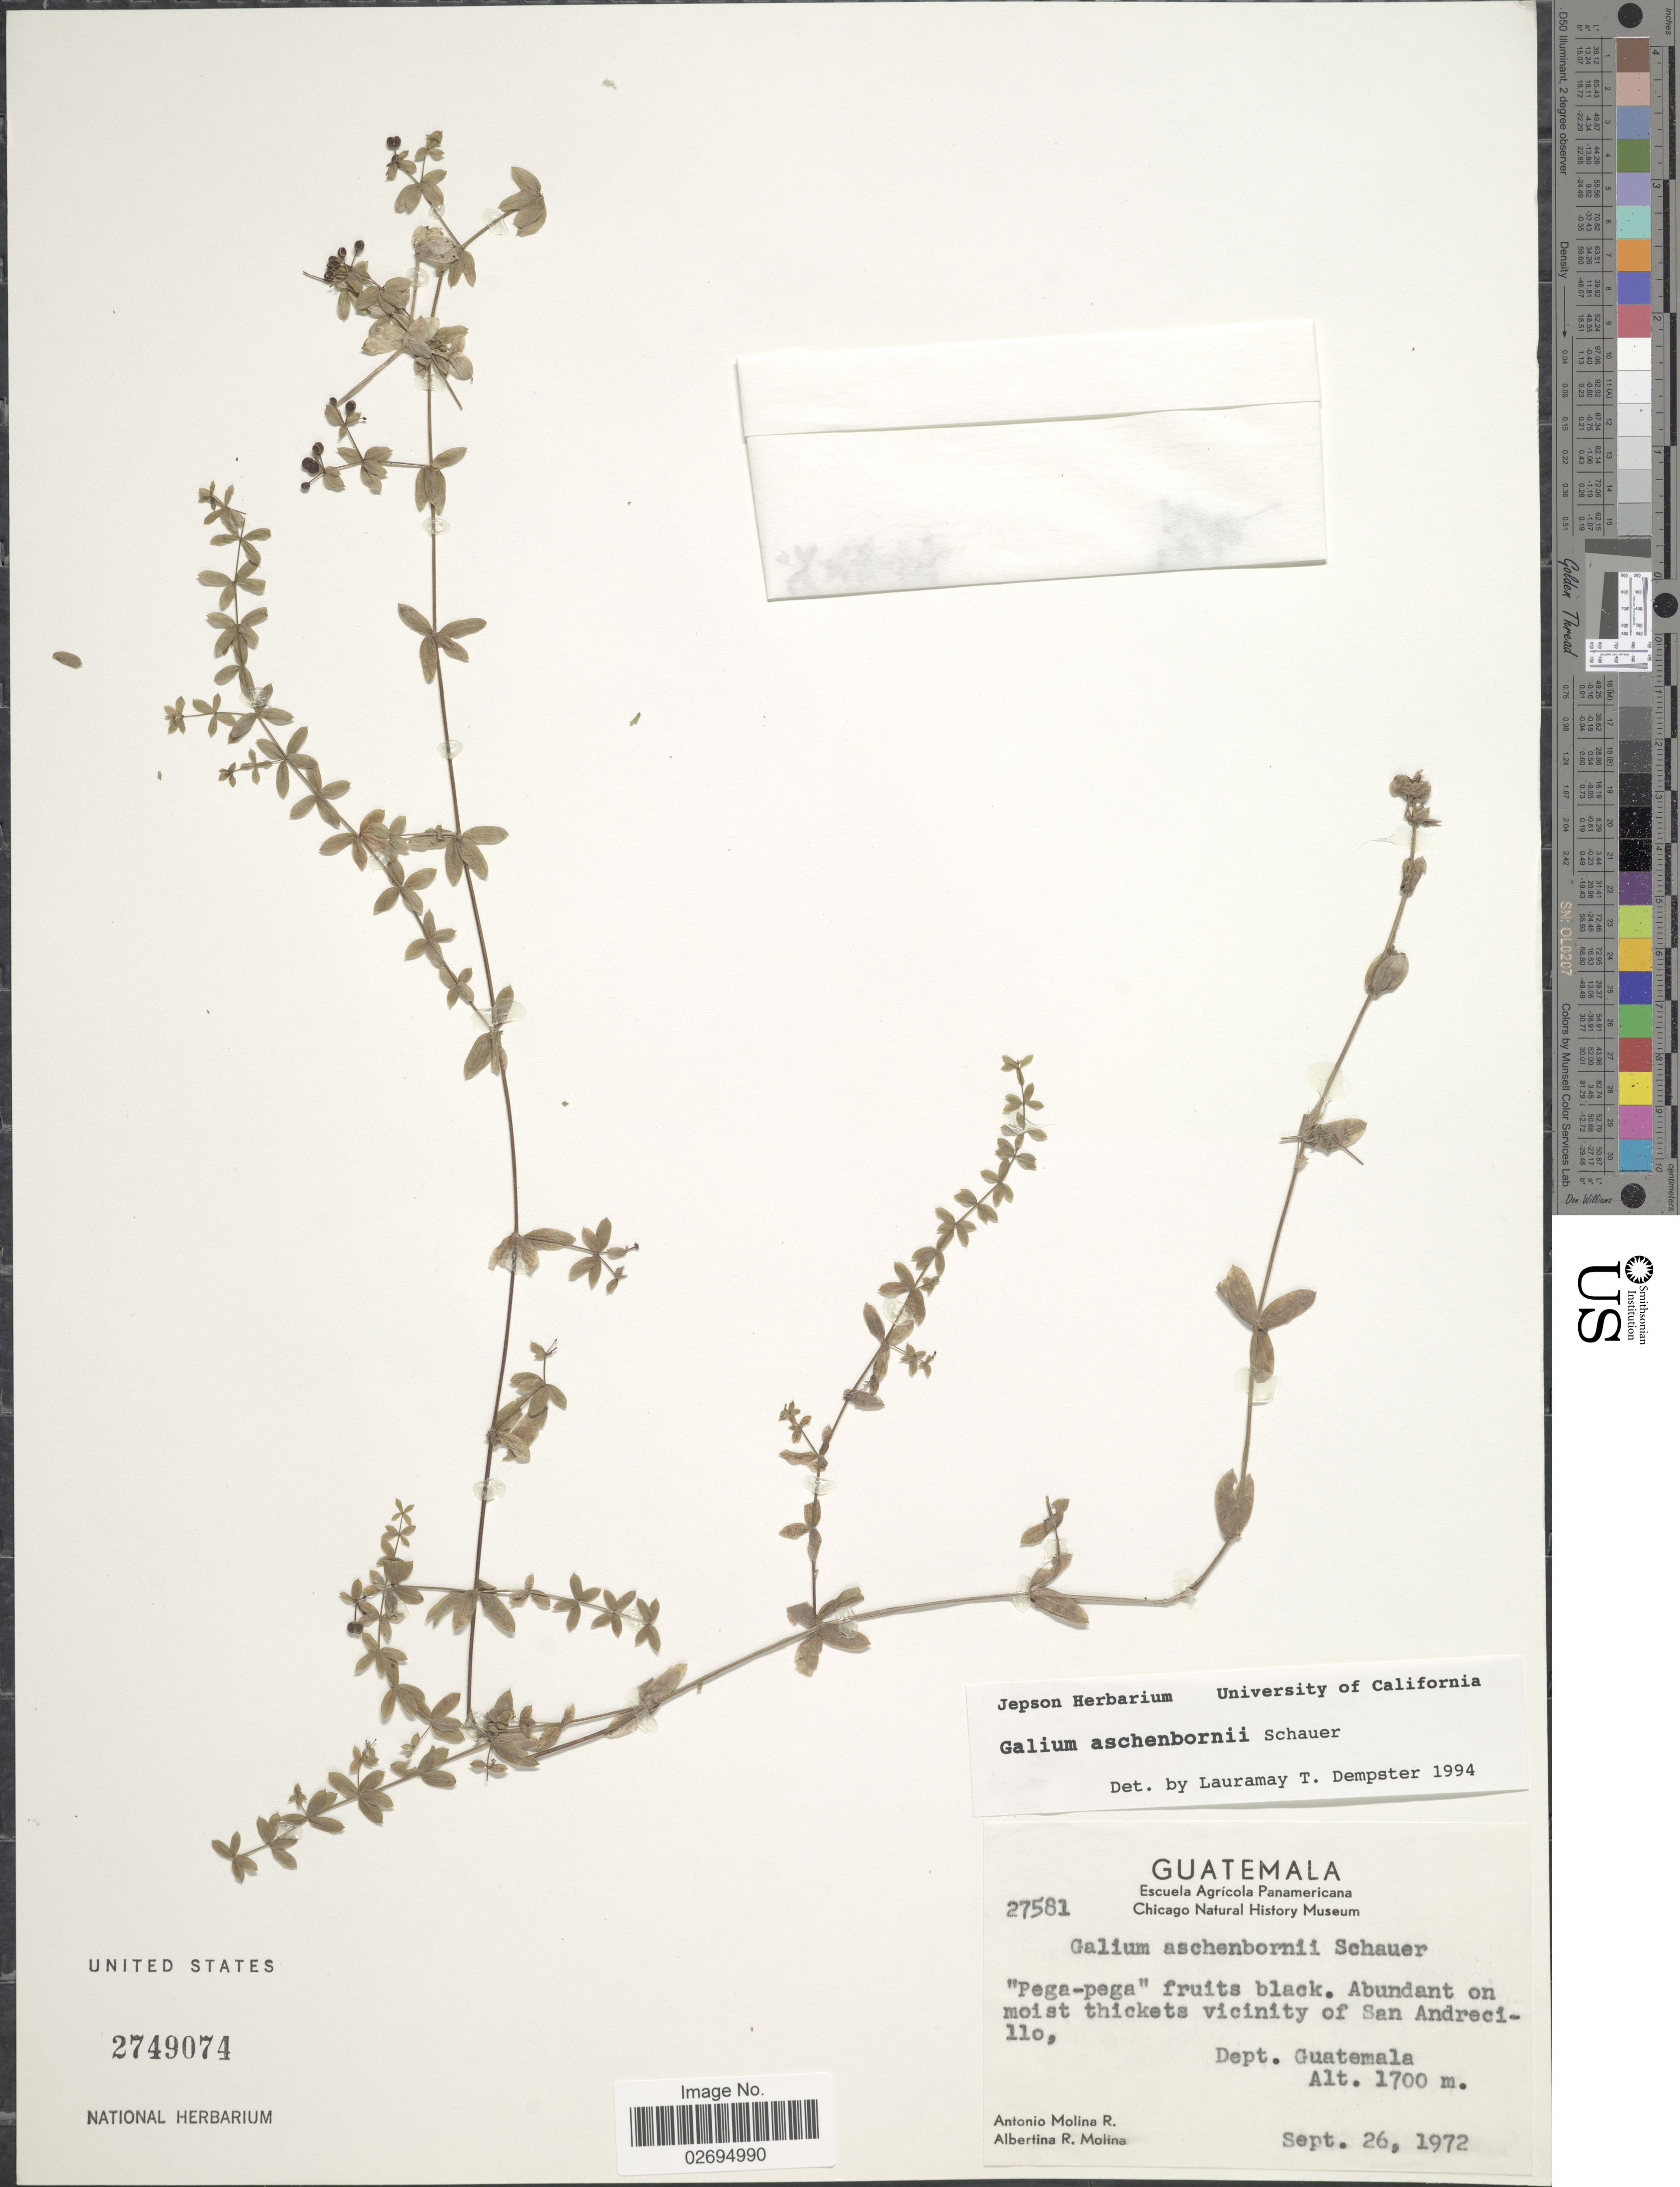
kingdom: Plantae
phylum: Tracheophyta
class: Magnoliopsida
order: Gentianales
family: Rubiaceae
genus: Galium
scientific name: Galium aschenbornii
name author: Schauer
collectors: A. Molina R. & A. R. Molina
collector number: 27581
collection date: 1972-09-26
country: Guatemala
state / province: Guatemala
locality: Abundant on moist thicket vicinity of San Andrecillo, Dept. Guatemala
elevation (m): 1700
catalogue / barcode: US 2749074